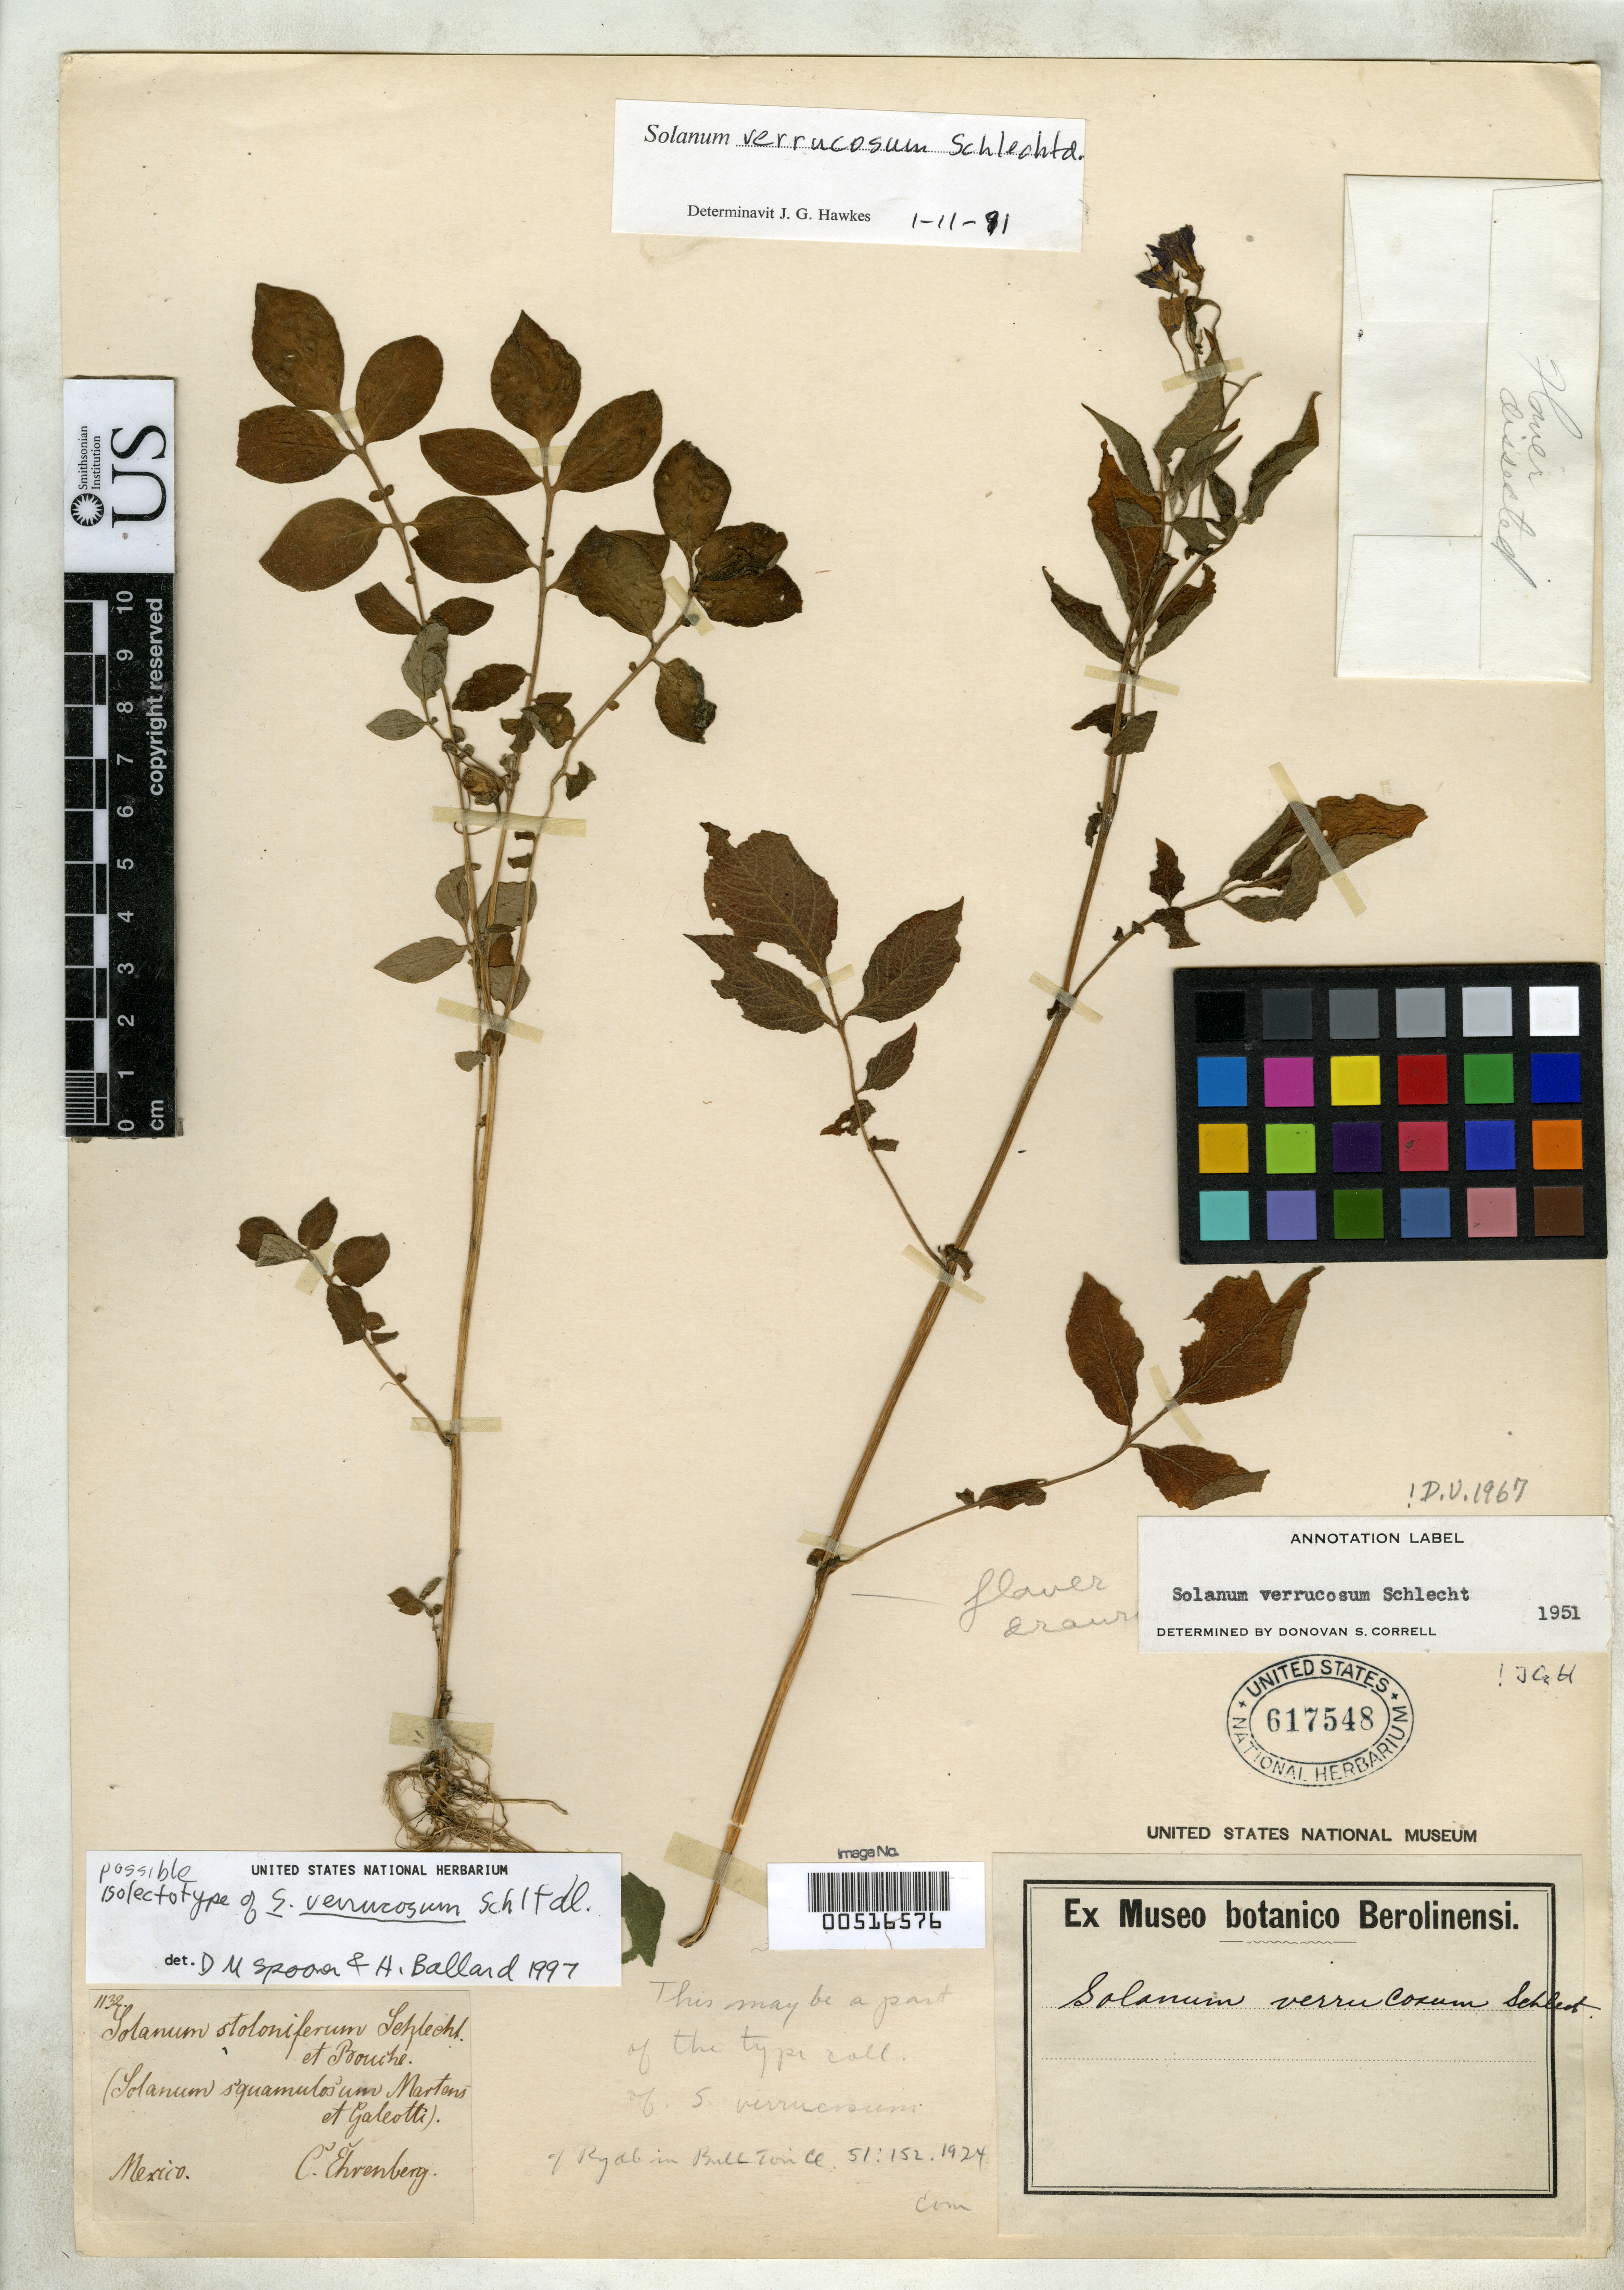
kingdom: Plantae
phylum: Tracheophyta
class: Magnoliopsida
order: Solanales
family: Solanaceae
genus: Solanum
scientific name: Solanum verrucosum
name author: Schltr.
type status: Isolectotype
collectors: C. Ehrenberg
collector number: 1132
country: Mexico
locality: E of Monserrat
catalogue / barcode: US 617548